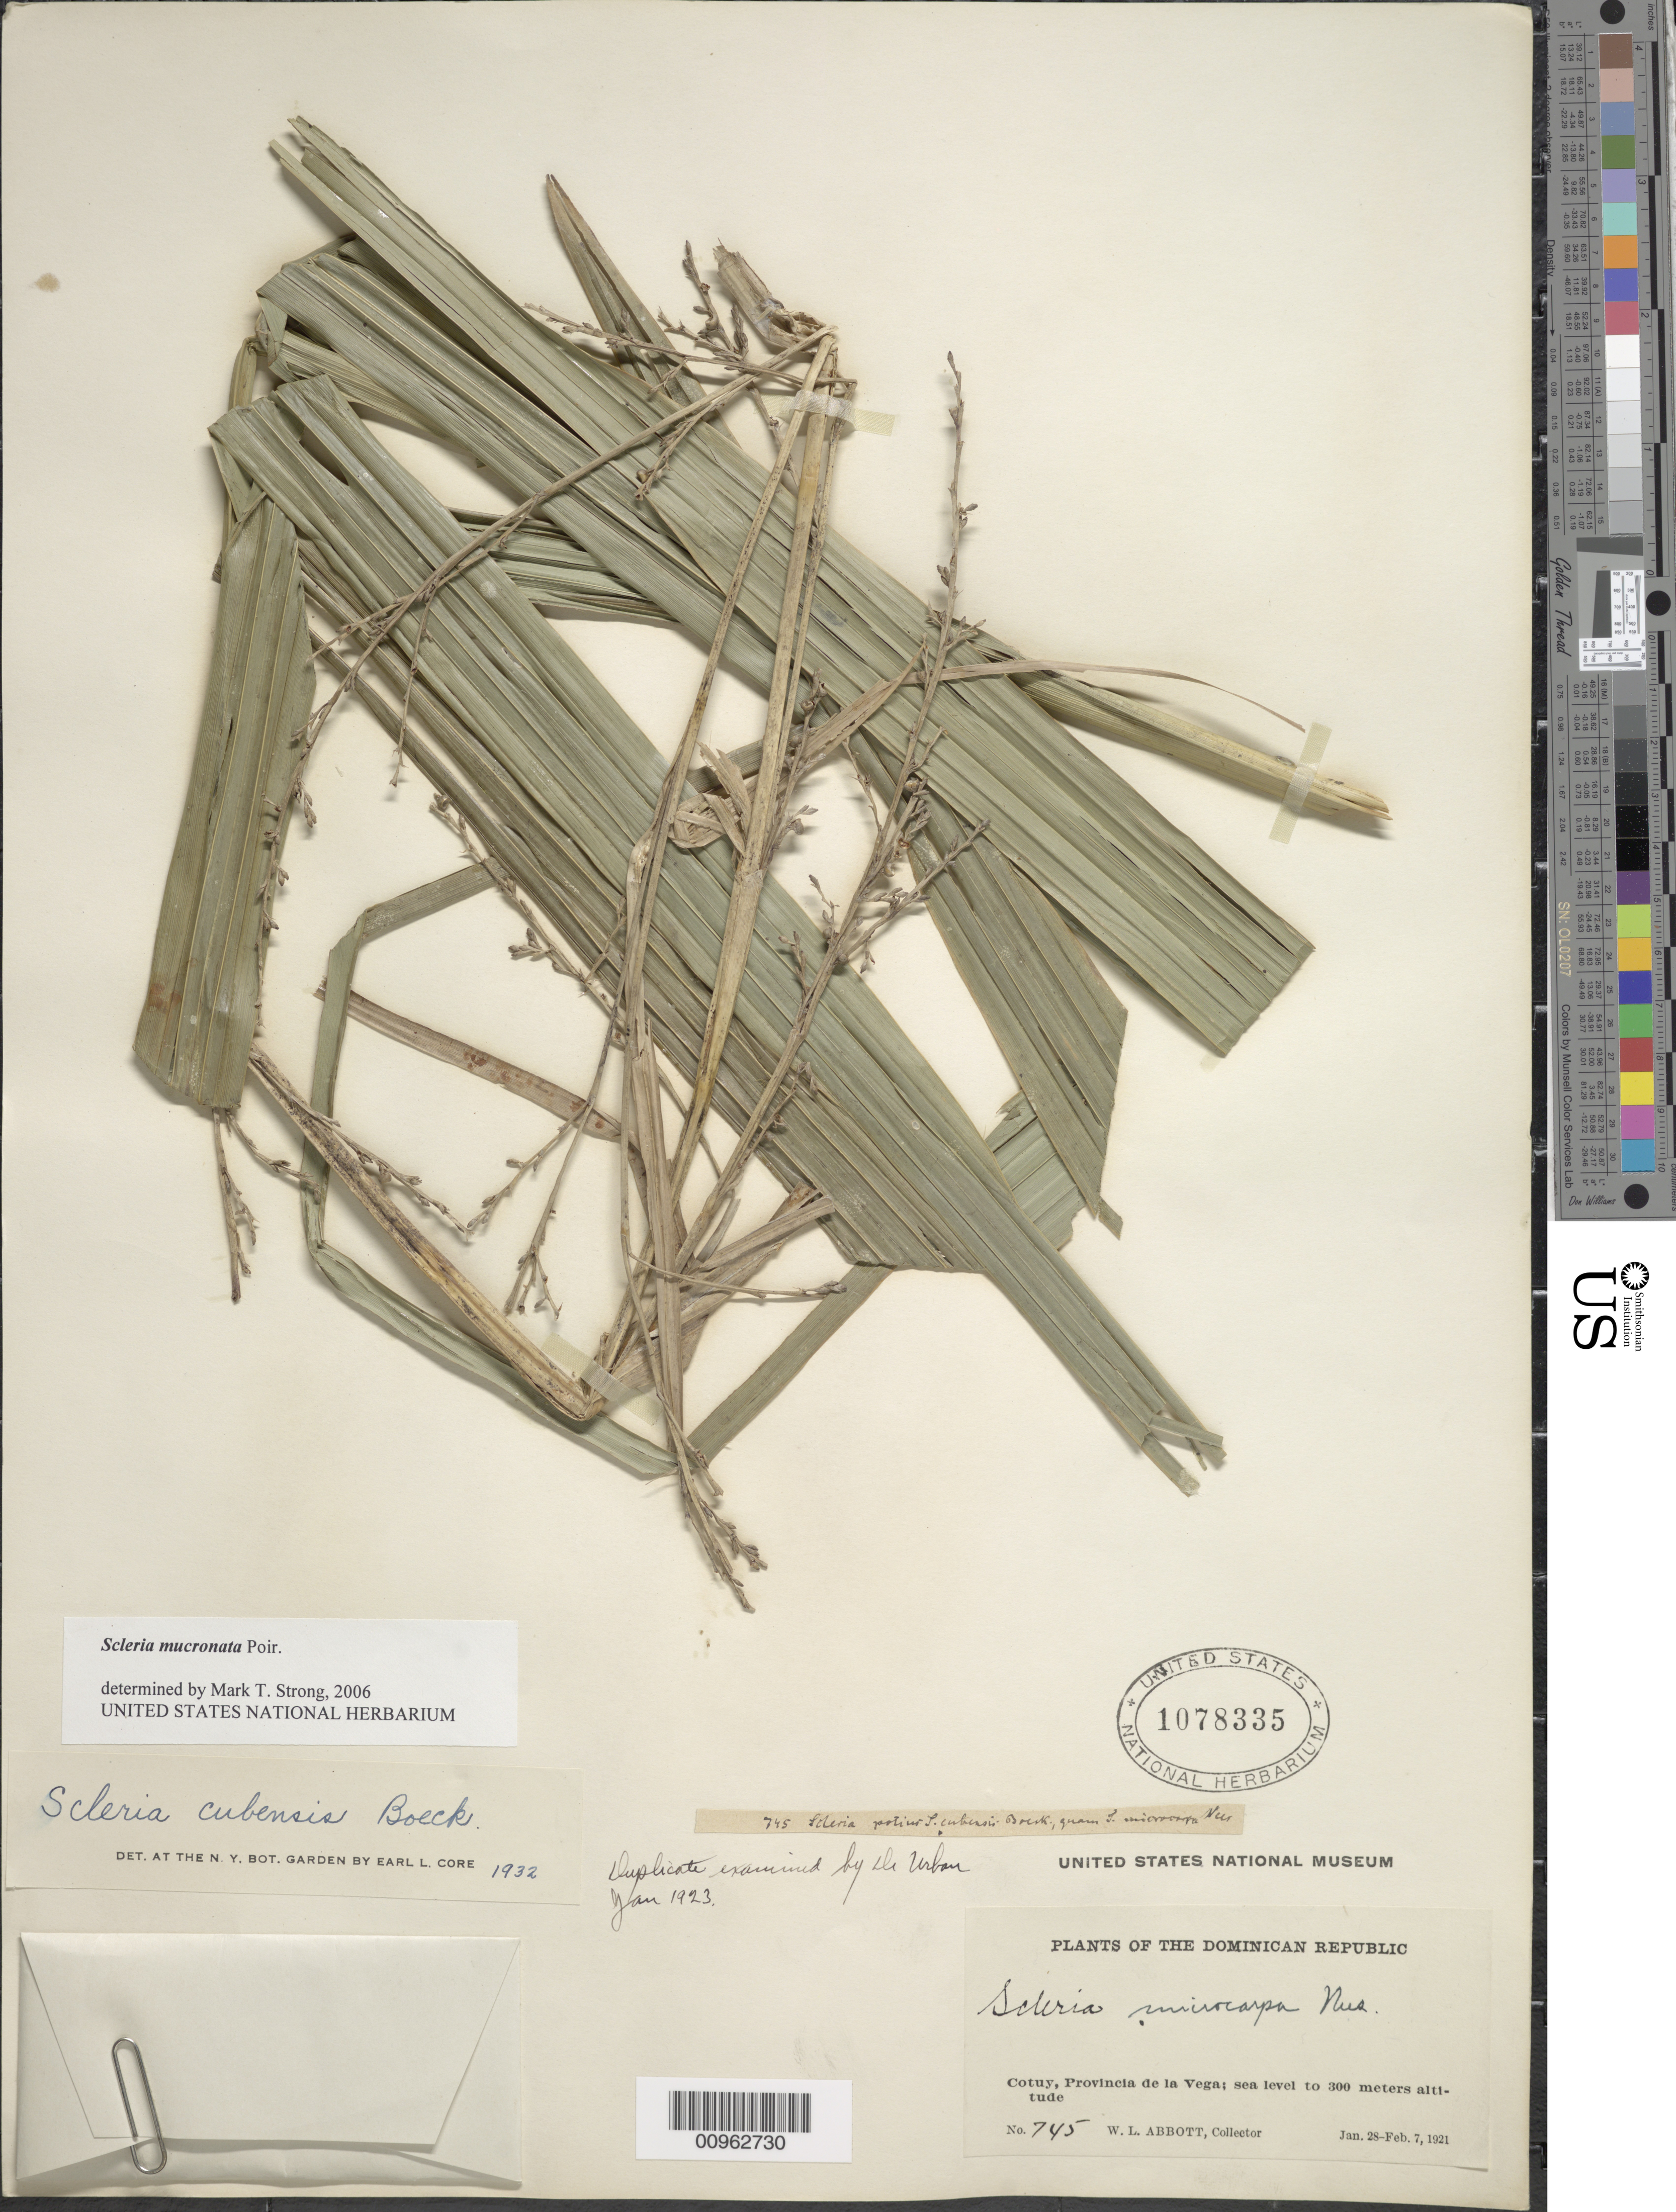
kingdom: Plantae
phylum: Tracheophyta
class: Liliopsida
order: Poales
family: Cyperaceae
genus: Scleria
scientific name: Scleria mucronata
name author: Poir.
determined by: Strong, M. T., (US), Smithsonian Institution - National Museum of Natural History (UNITED STATES)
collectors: W. L. Abbott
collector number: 745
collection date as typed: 28 Jan 1921 to 07 Feb 1921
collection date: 1921-01-28/1921-02-07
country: Dominican Republic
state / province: La Vega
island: Hispaniola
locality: Cotuy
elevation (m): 0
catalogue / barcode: US 1078335